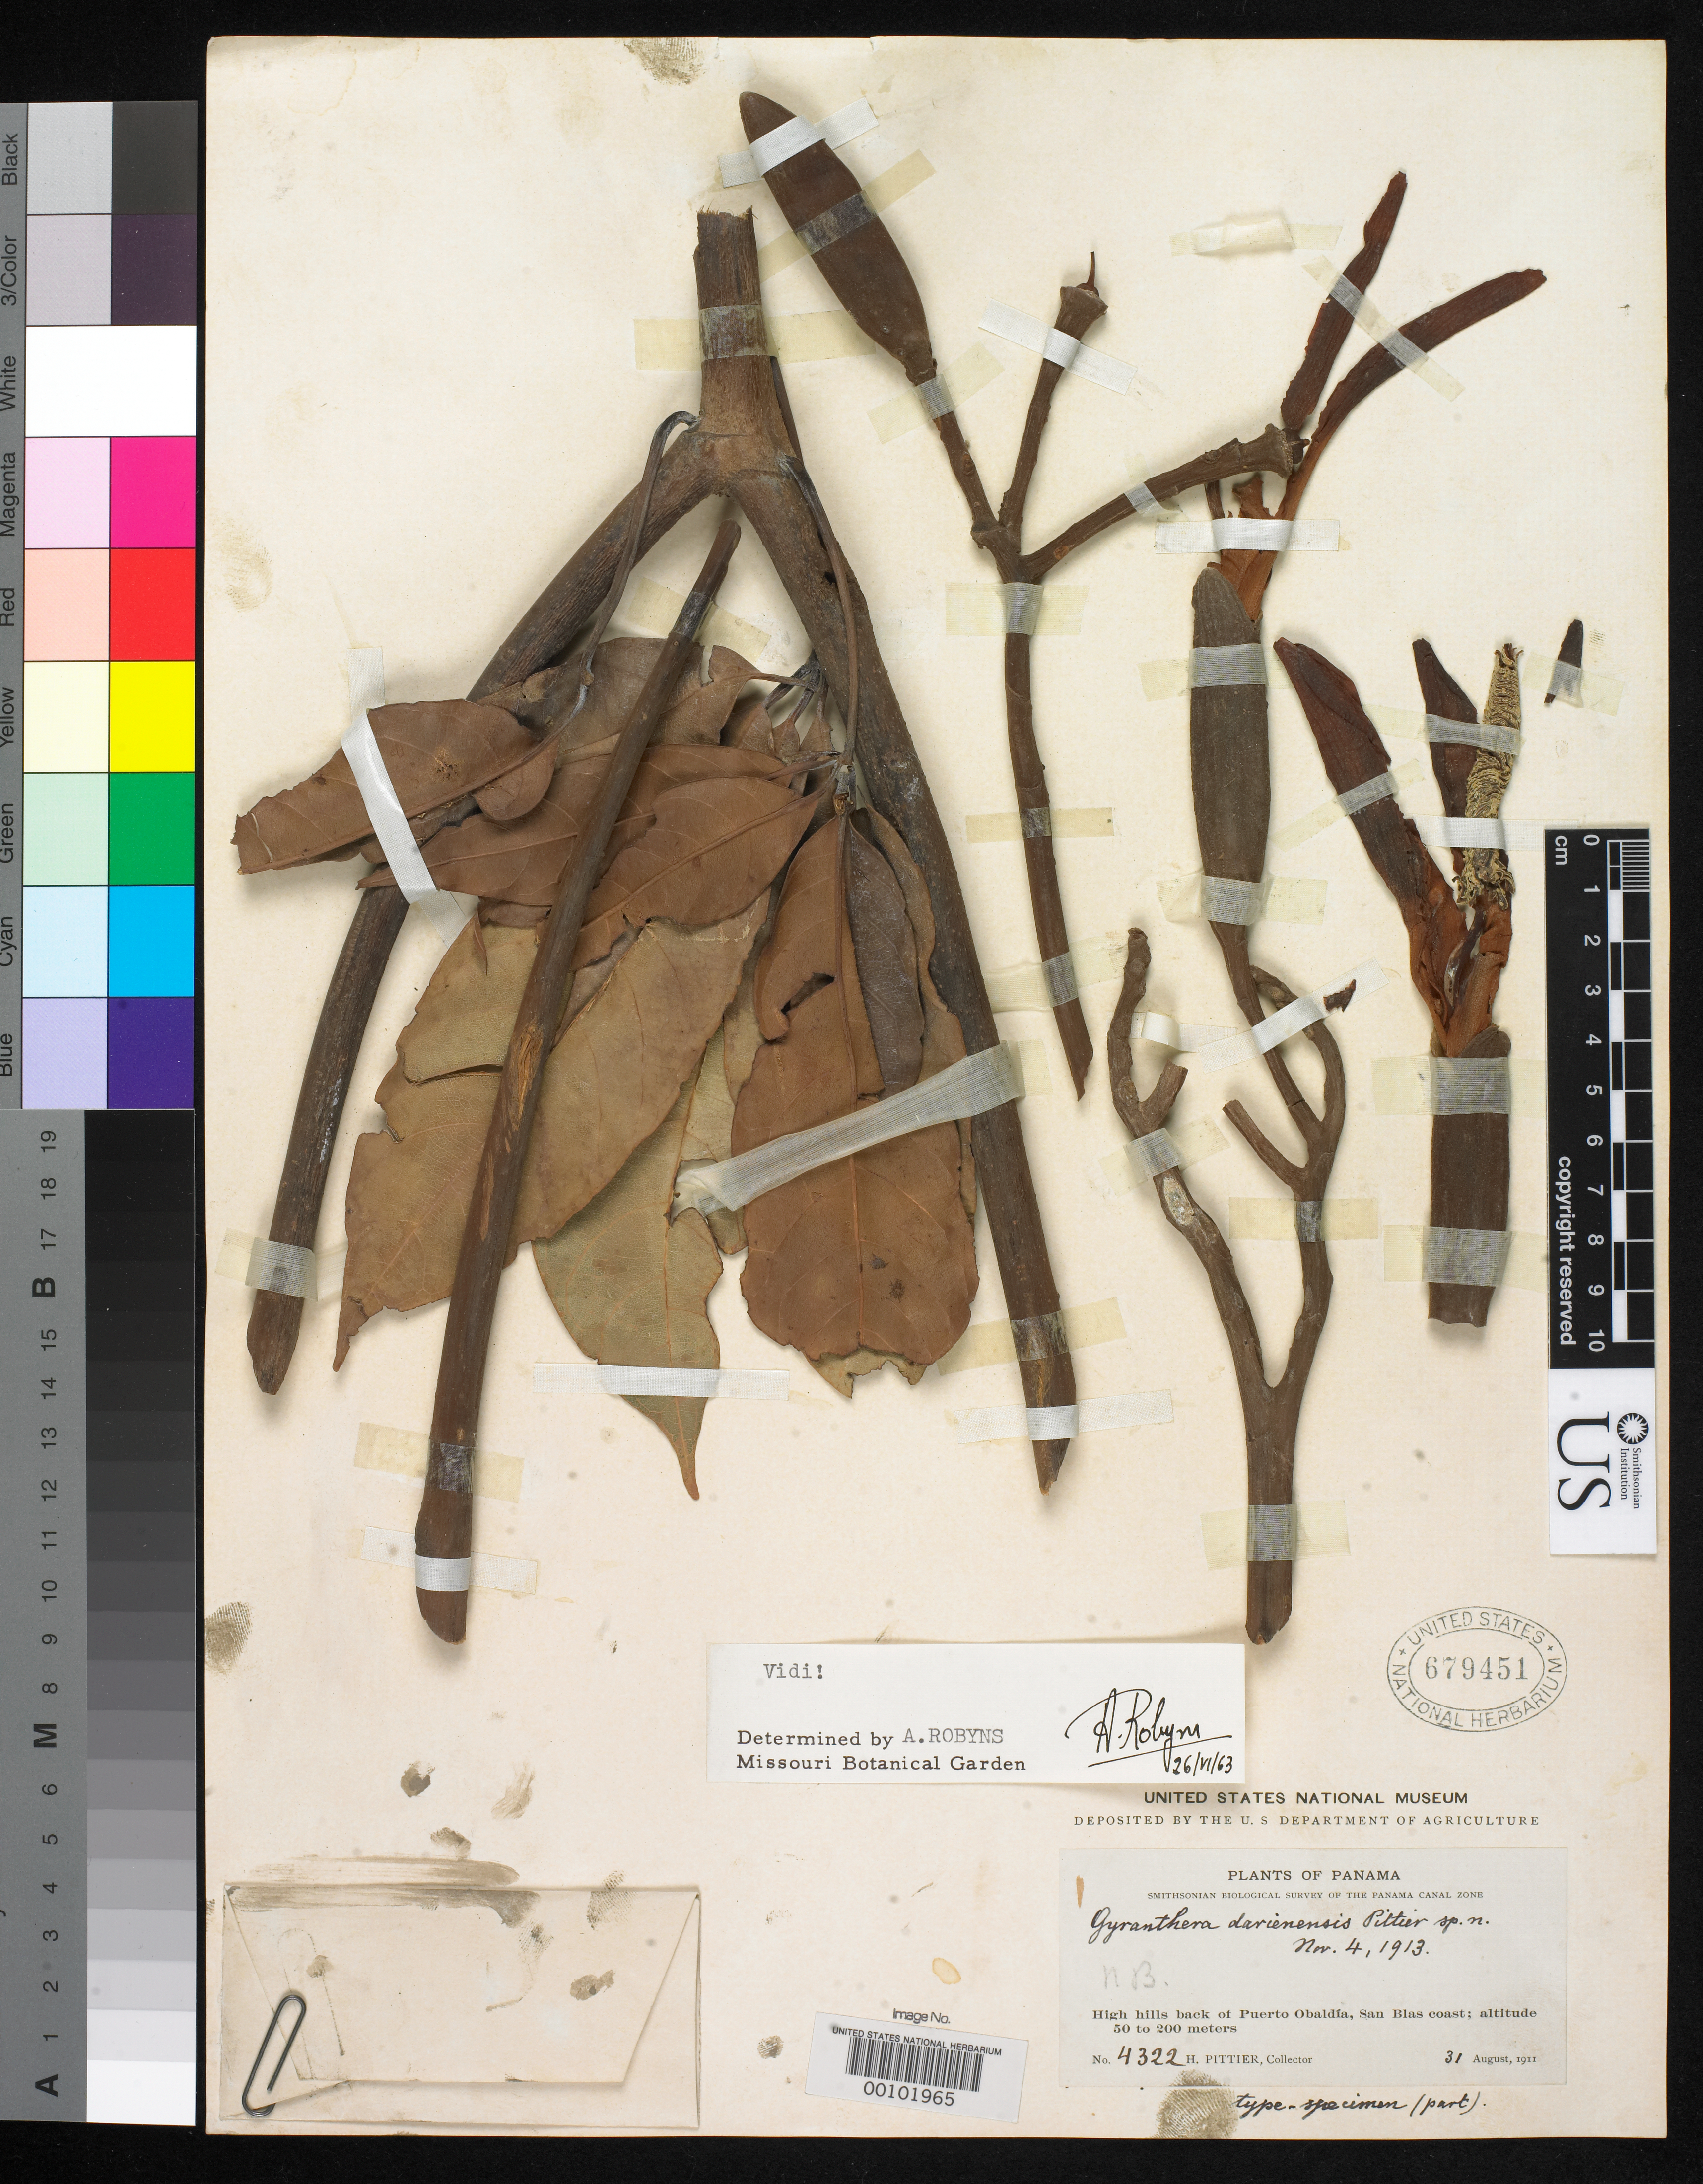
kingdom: Plantae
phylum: Tracheophyta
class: Magnoliopsida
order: Malvales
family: Malvaceae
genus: Gyranthera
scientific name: Gyranthera darienensis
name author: Pittier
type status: Holotype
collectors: H. F. Pittier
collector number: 4322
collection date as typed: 31 Aug 1911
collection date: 1911-08-31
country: Panama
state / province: Darién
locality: Hills back of Puerto Obaldia, San Blas coast.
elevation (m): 50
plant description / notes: US has 2 sheets (USNH 679451, 679452), both annotated by Pittier as "type specimen (part)"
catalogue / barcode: US 679451